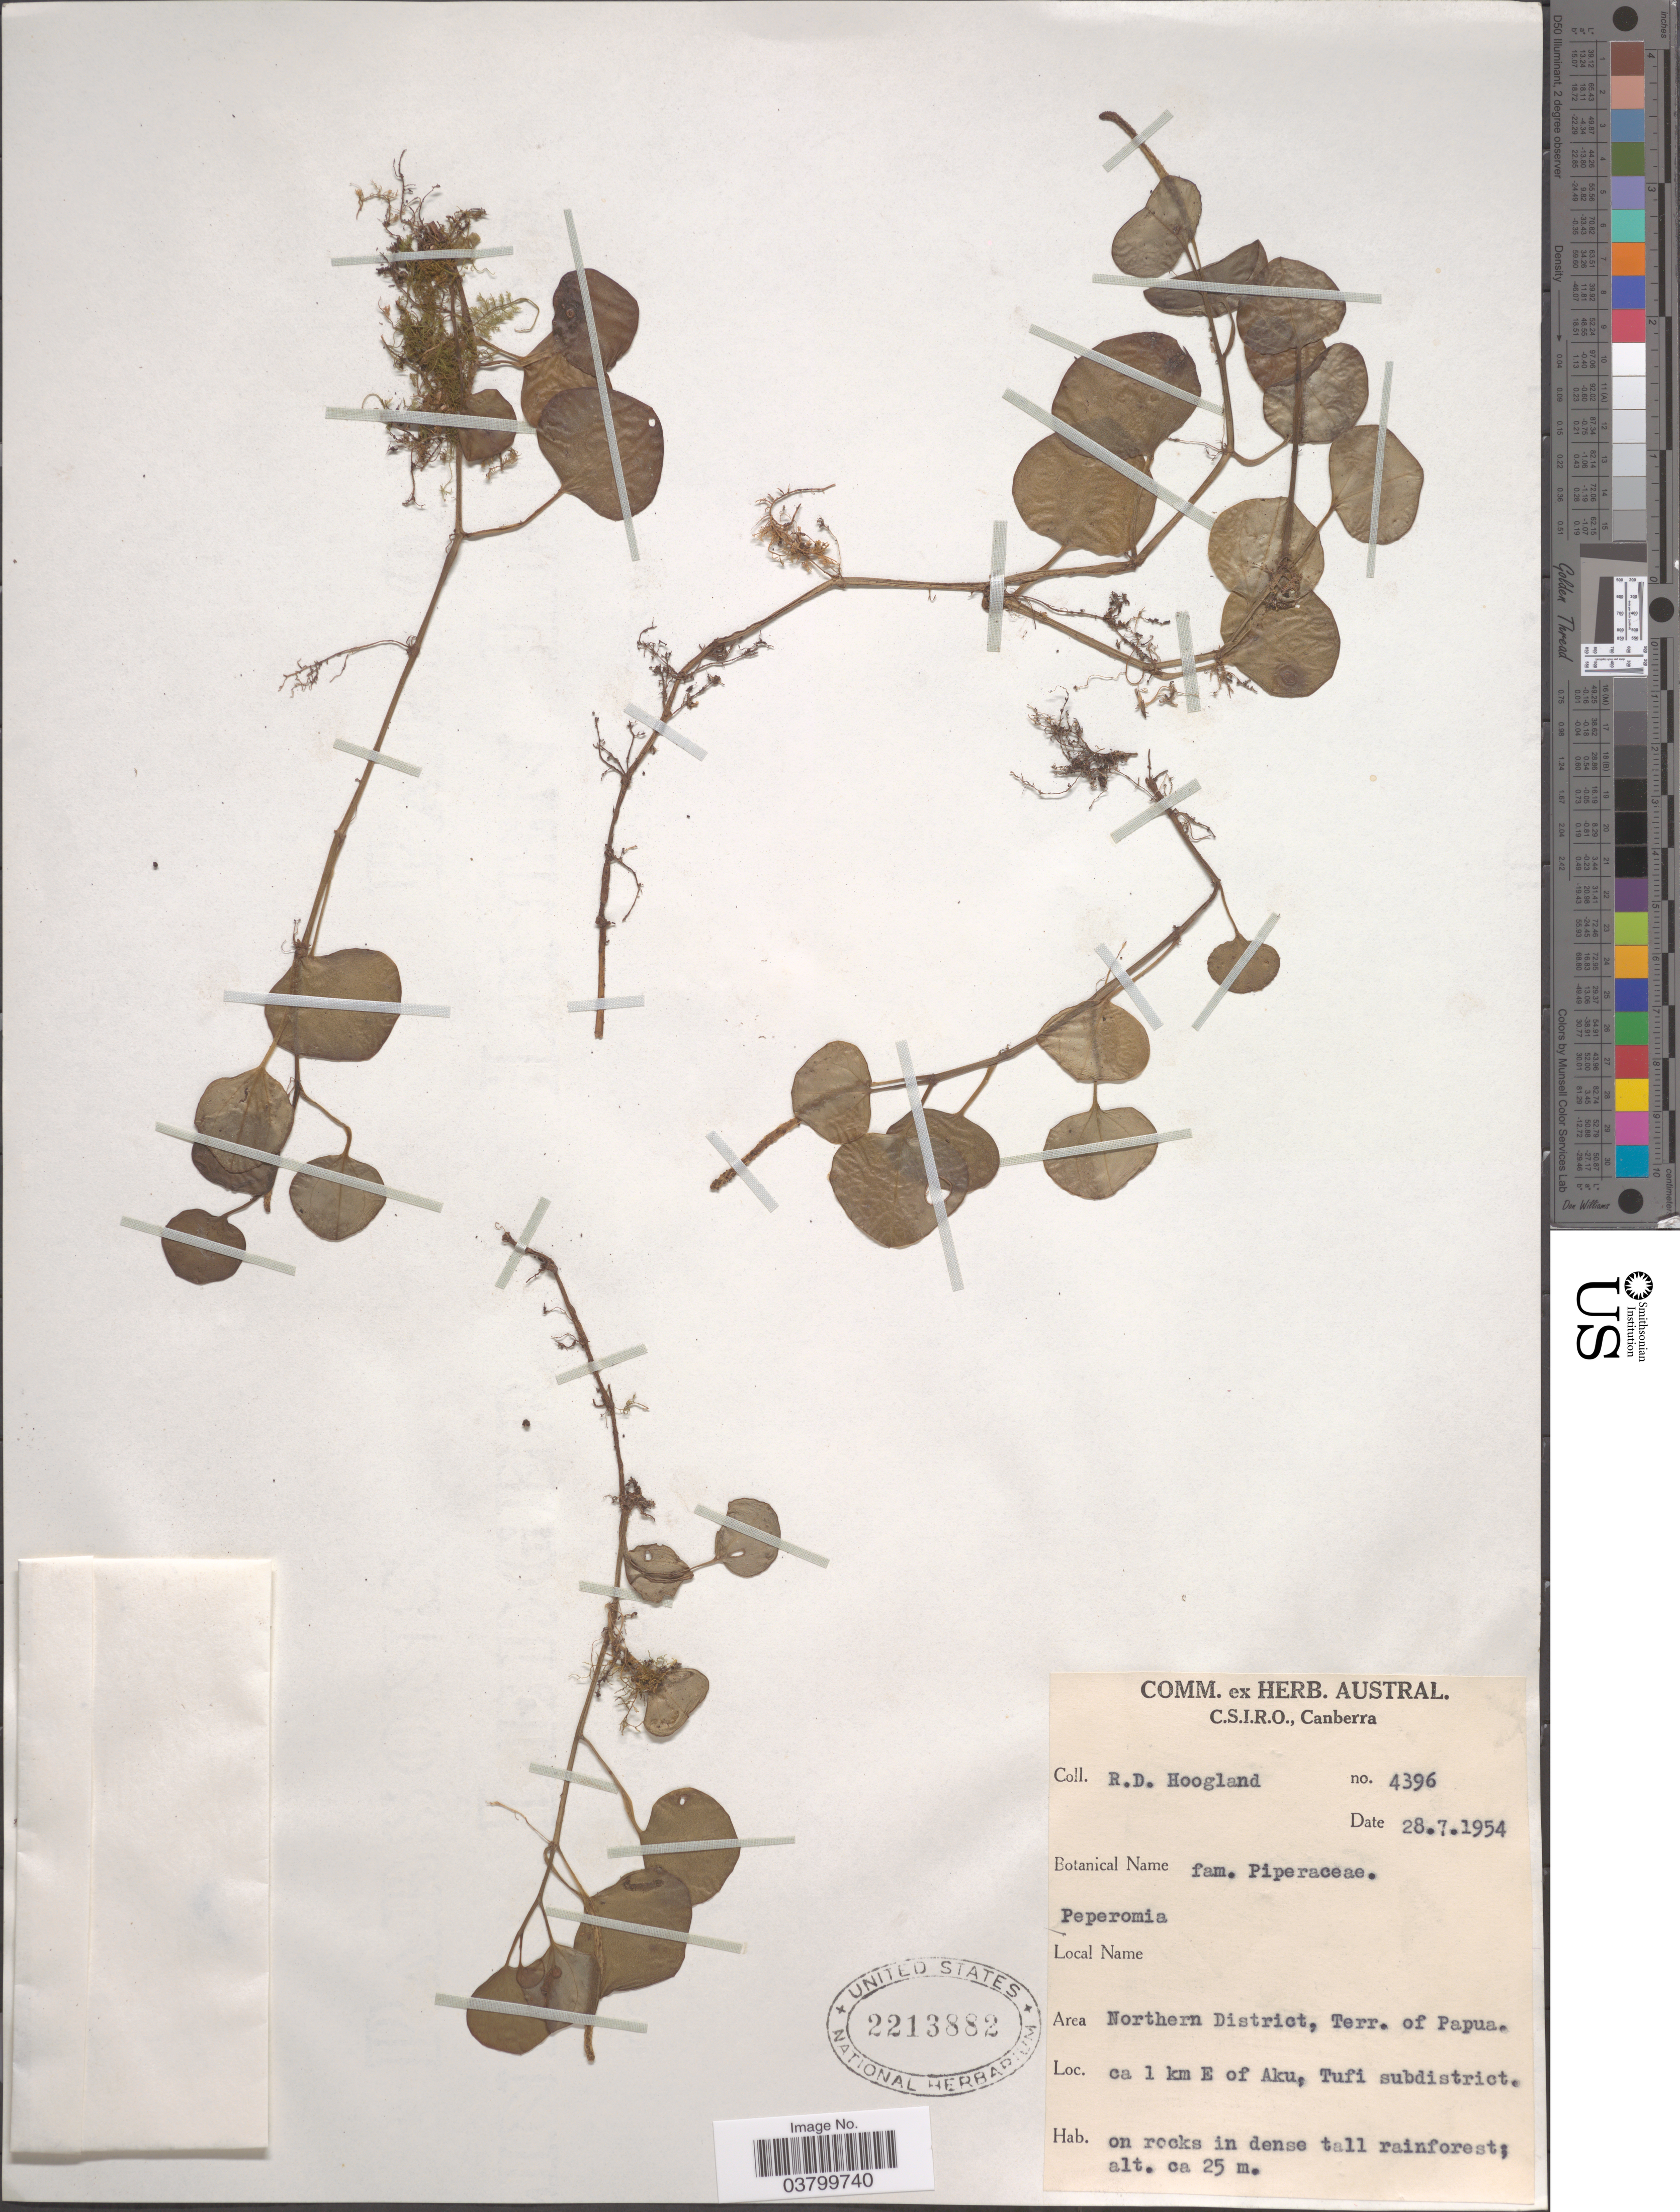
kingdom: Plantae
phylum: Tracheophyta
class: Magnoliopsida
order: Piperales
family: Piperaceae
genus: Peperomia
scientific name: Peperomia sp.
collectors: R. D. Hoogland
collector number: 4396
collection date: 1954-07-28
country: Papua New Guinea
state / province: Northern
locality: Northern District, Terr. of Papua. Ca 1 km E of Aku, Tufi subdistrict.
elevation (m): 25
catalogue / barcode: US 2213882